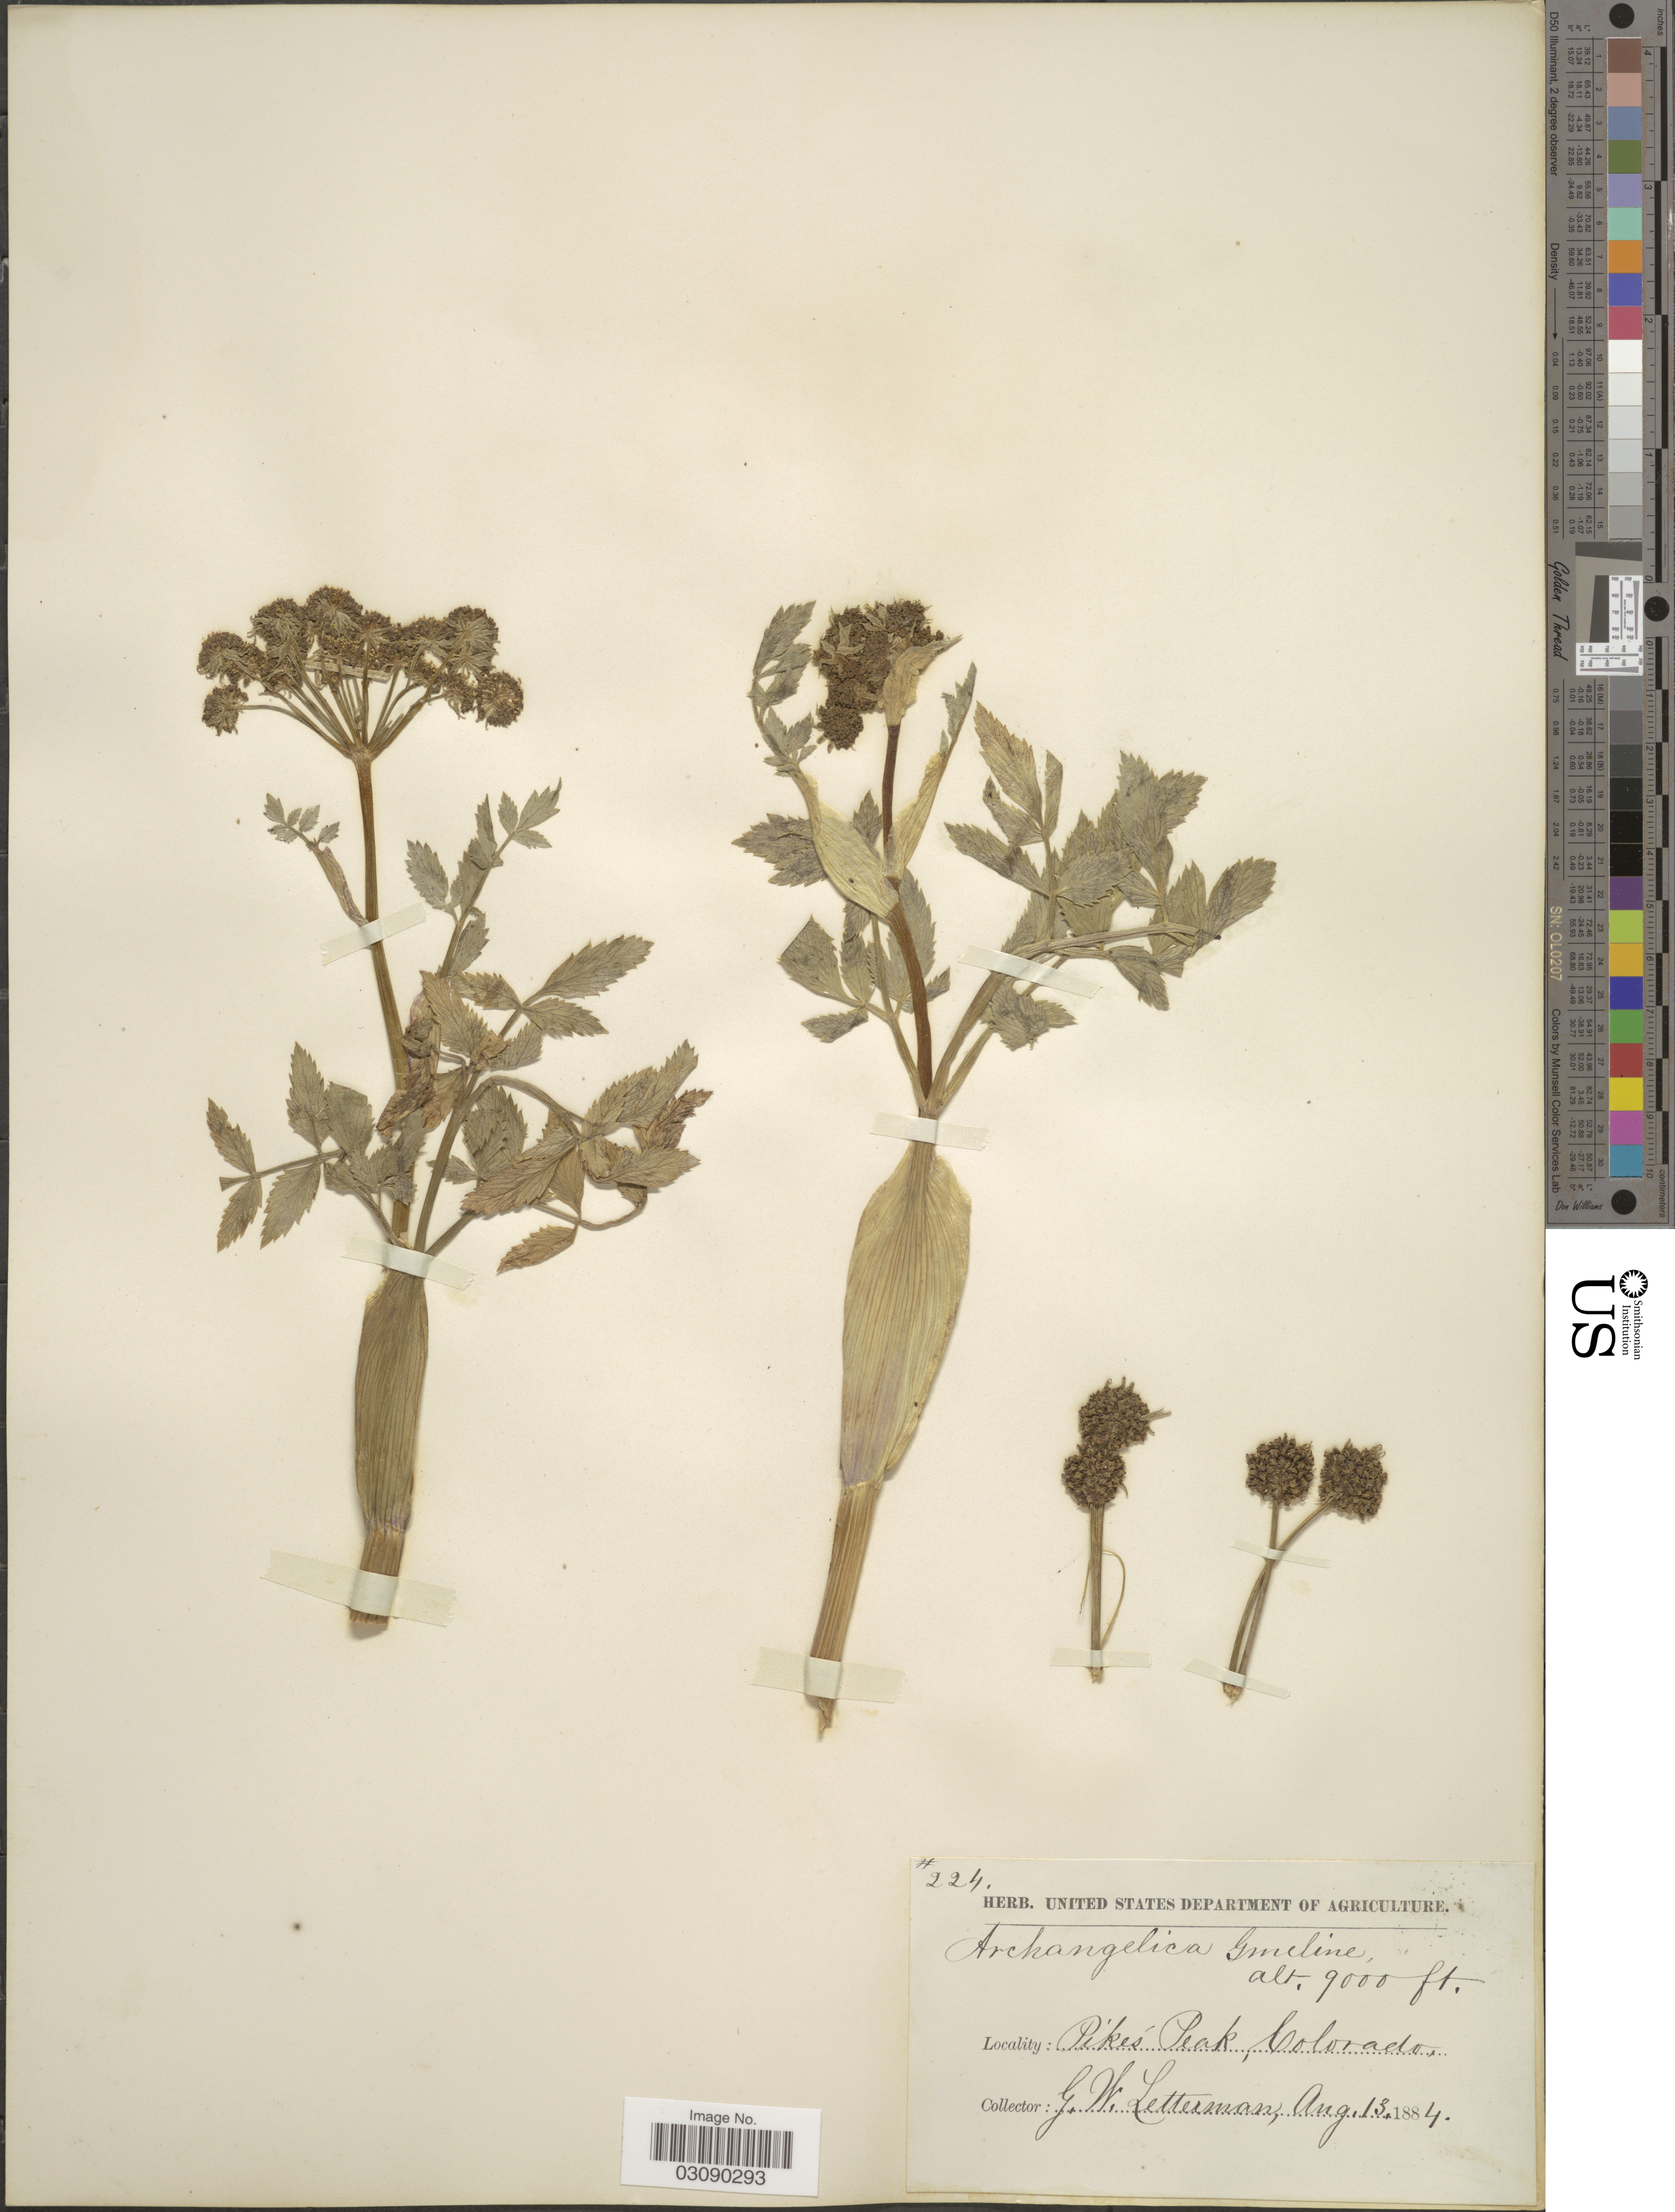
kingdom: Plantae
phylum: Tracheophyta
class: Magnoliopsida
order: Apiales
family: Apiaceae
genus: Angelica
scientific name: Angelica grayi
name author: (J.M. Coult. & Rose) J.M. Coult. & Rose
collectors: G. W. Letterman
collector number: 224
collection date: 1884-08-13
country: United States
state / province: Colorado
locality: Pikes Peak.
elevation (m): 2743